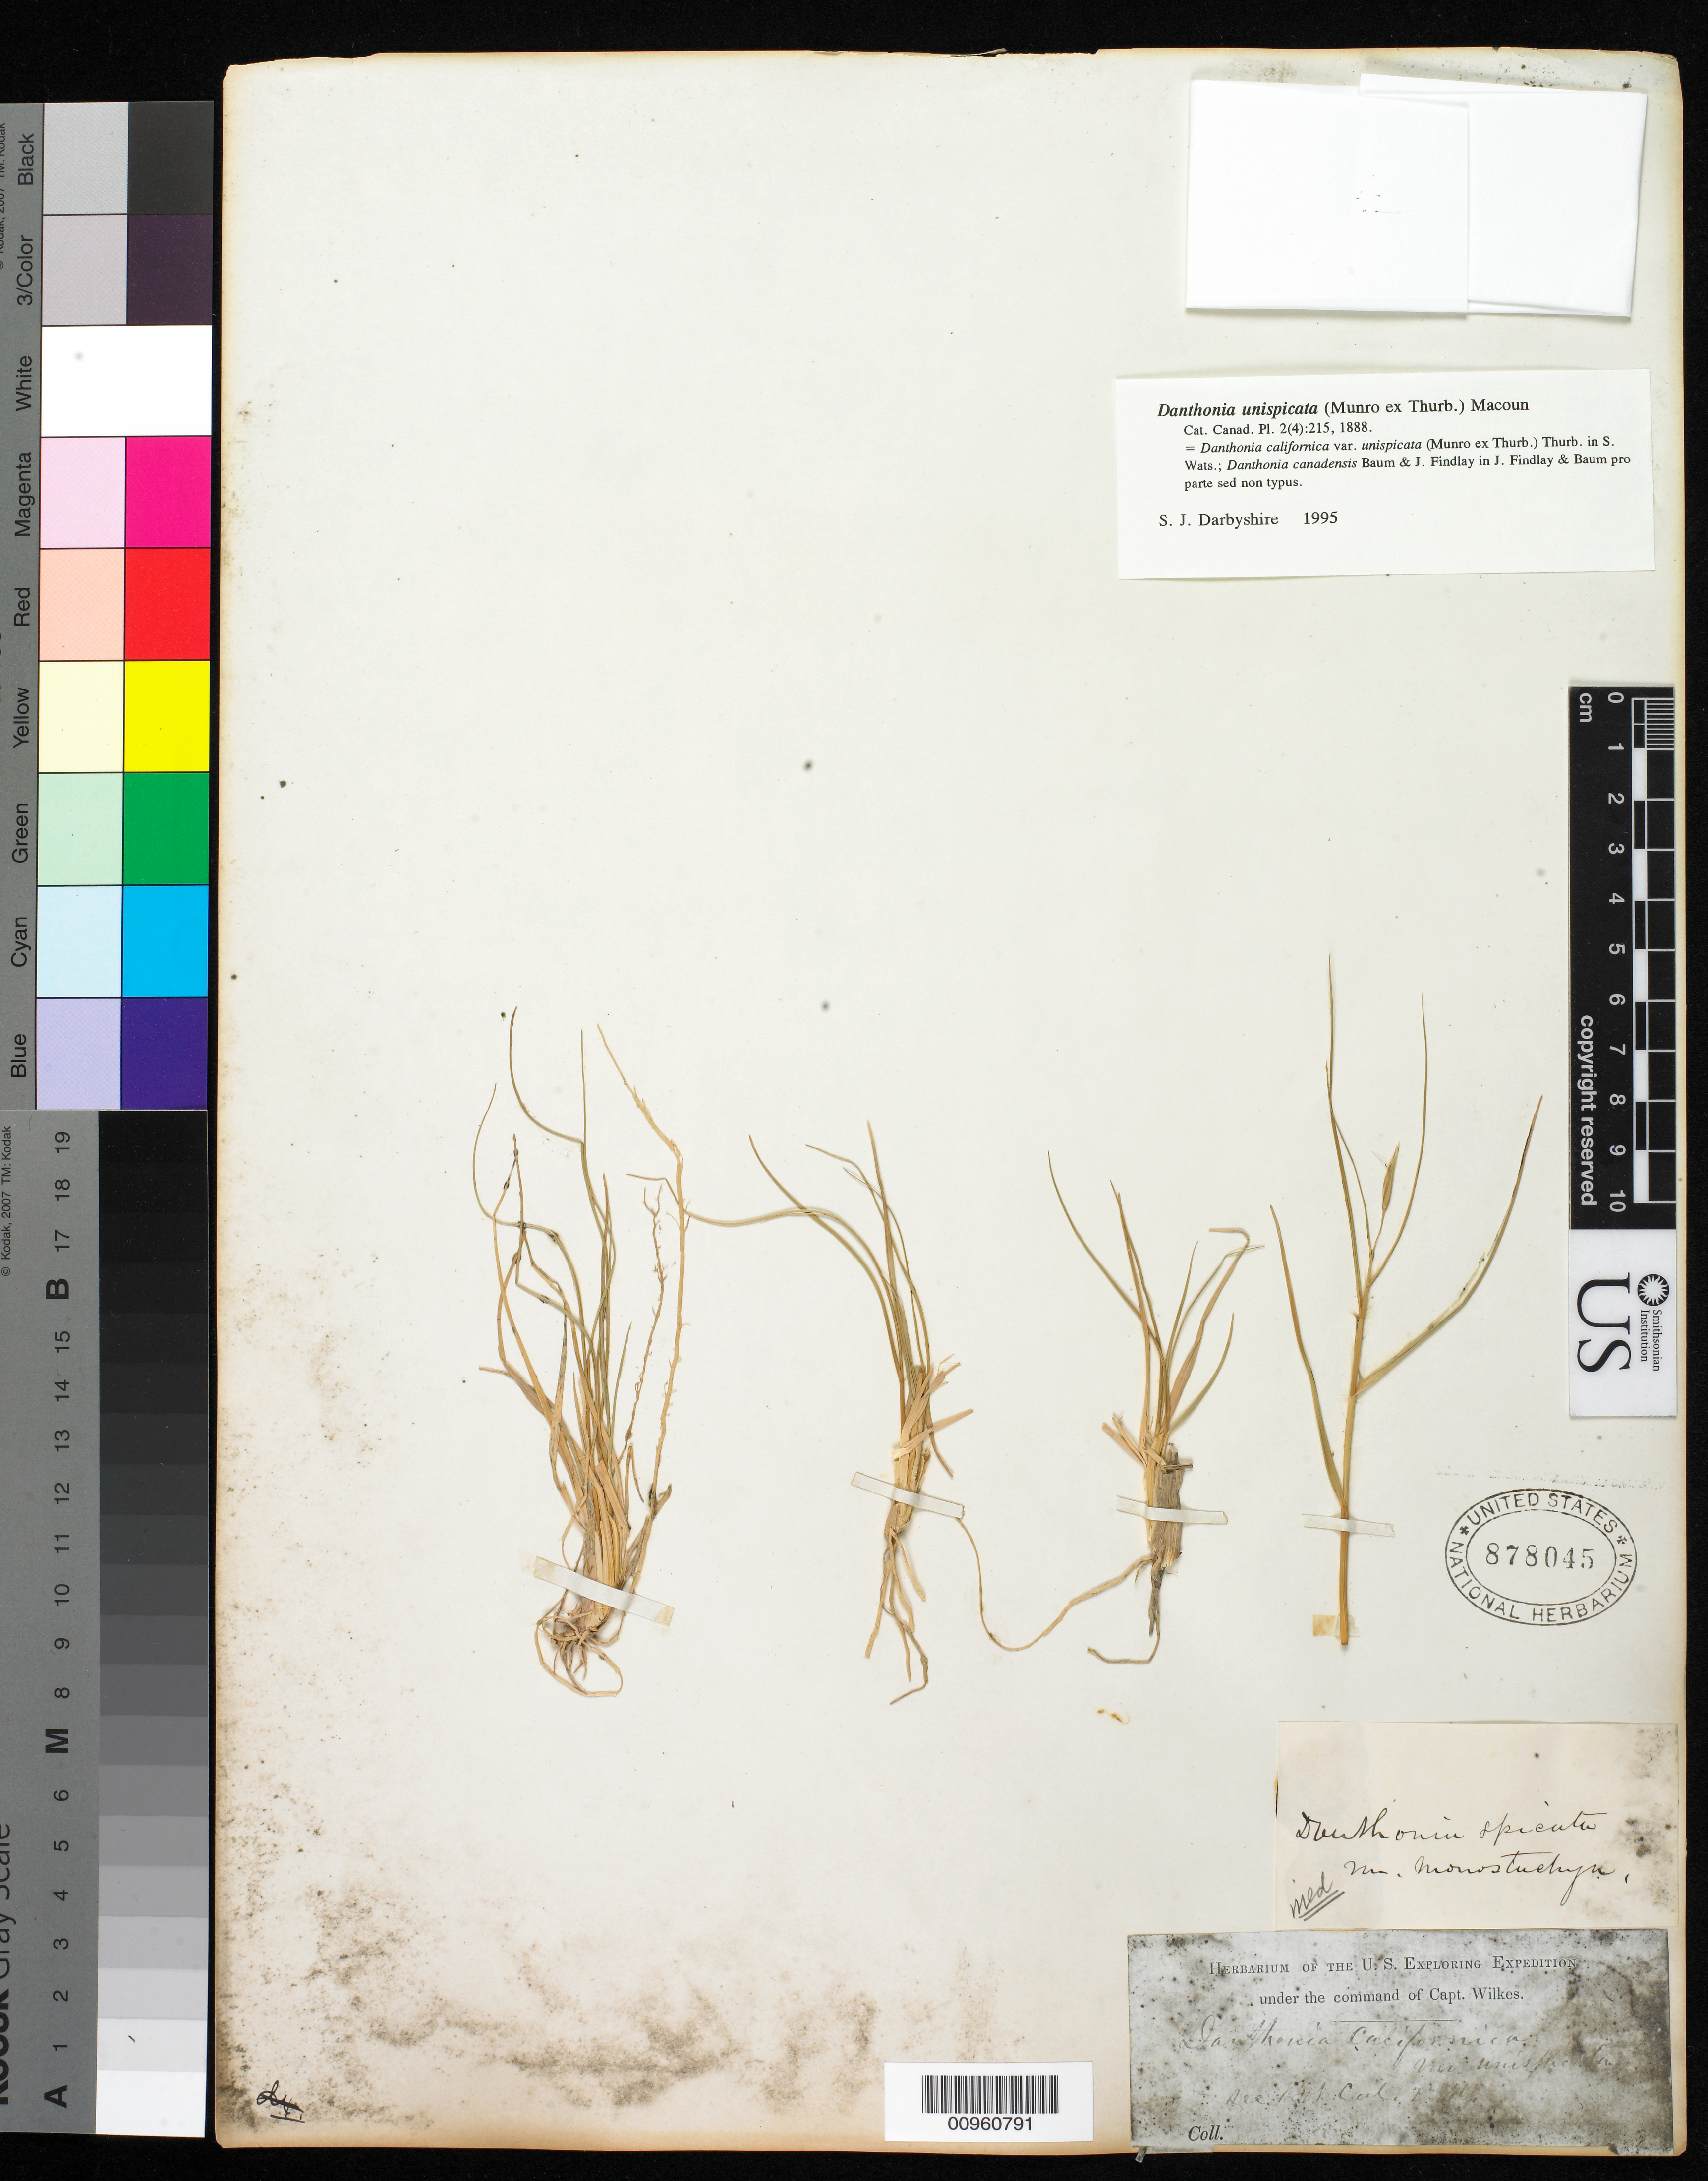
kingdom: Plantae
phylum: Tracheophyta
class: Liliopsida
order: Poales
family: Poaceae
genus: Danthonia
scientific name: Danthonia unispicata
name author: (Thurb.) Munro ex Macoun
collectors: Wilkes Explor. Exped.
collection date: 1838/1842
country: United States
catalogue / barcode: US 878045